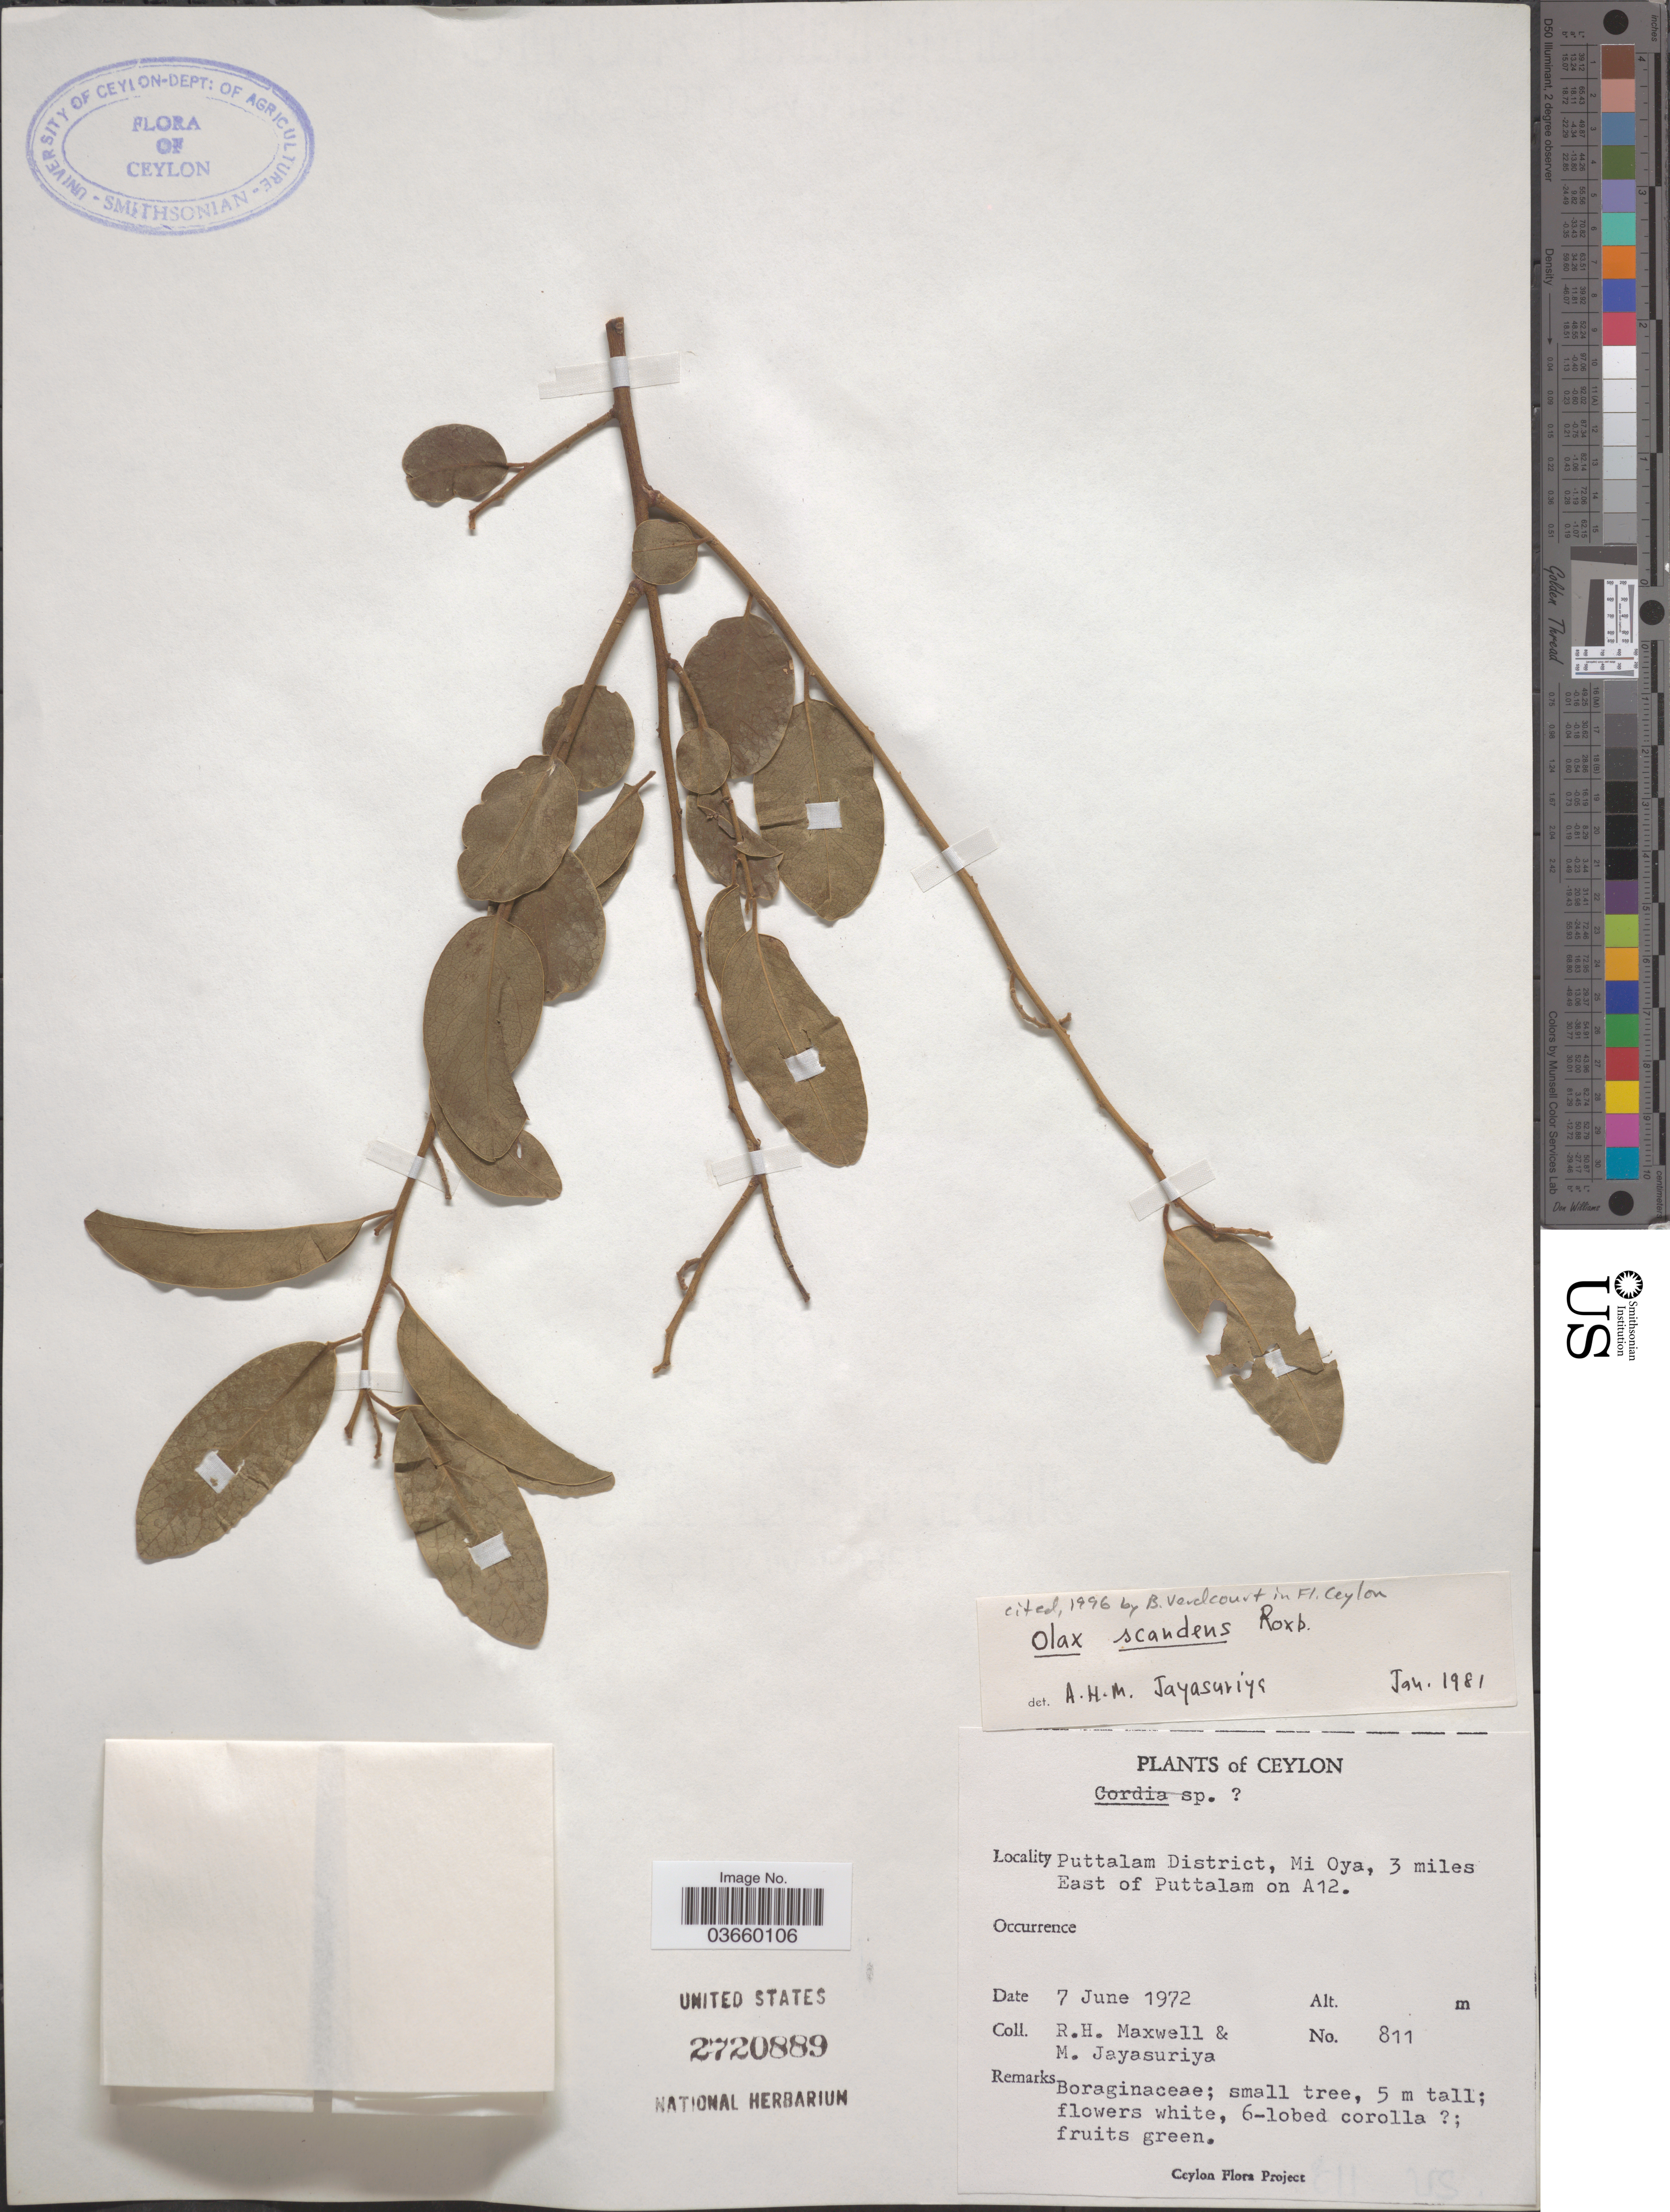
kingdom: Plantae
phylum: Tracheophyta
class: Magnoliopsida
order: Santalales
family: Olacaceae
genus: Olax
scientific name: Olax scandens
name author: Roxb.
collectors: R. Maxwell & M. Jayasuriya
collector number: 811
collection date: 1972-06-07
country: Sri Lanka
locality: Ceylon. Puttalam District, Mi Oya, 3 miles East of Puttalam on A12.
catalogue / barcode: US 2720889